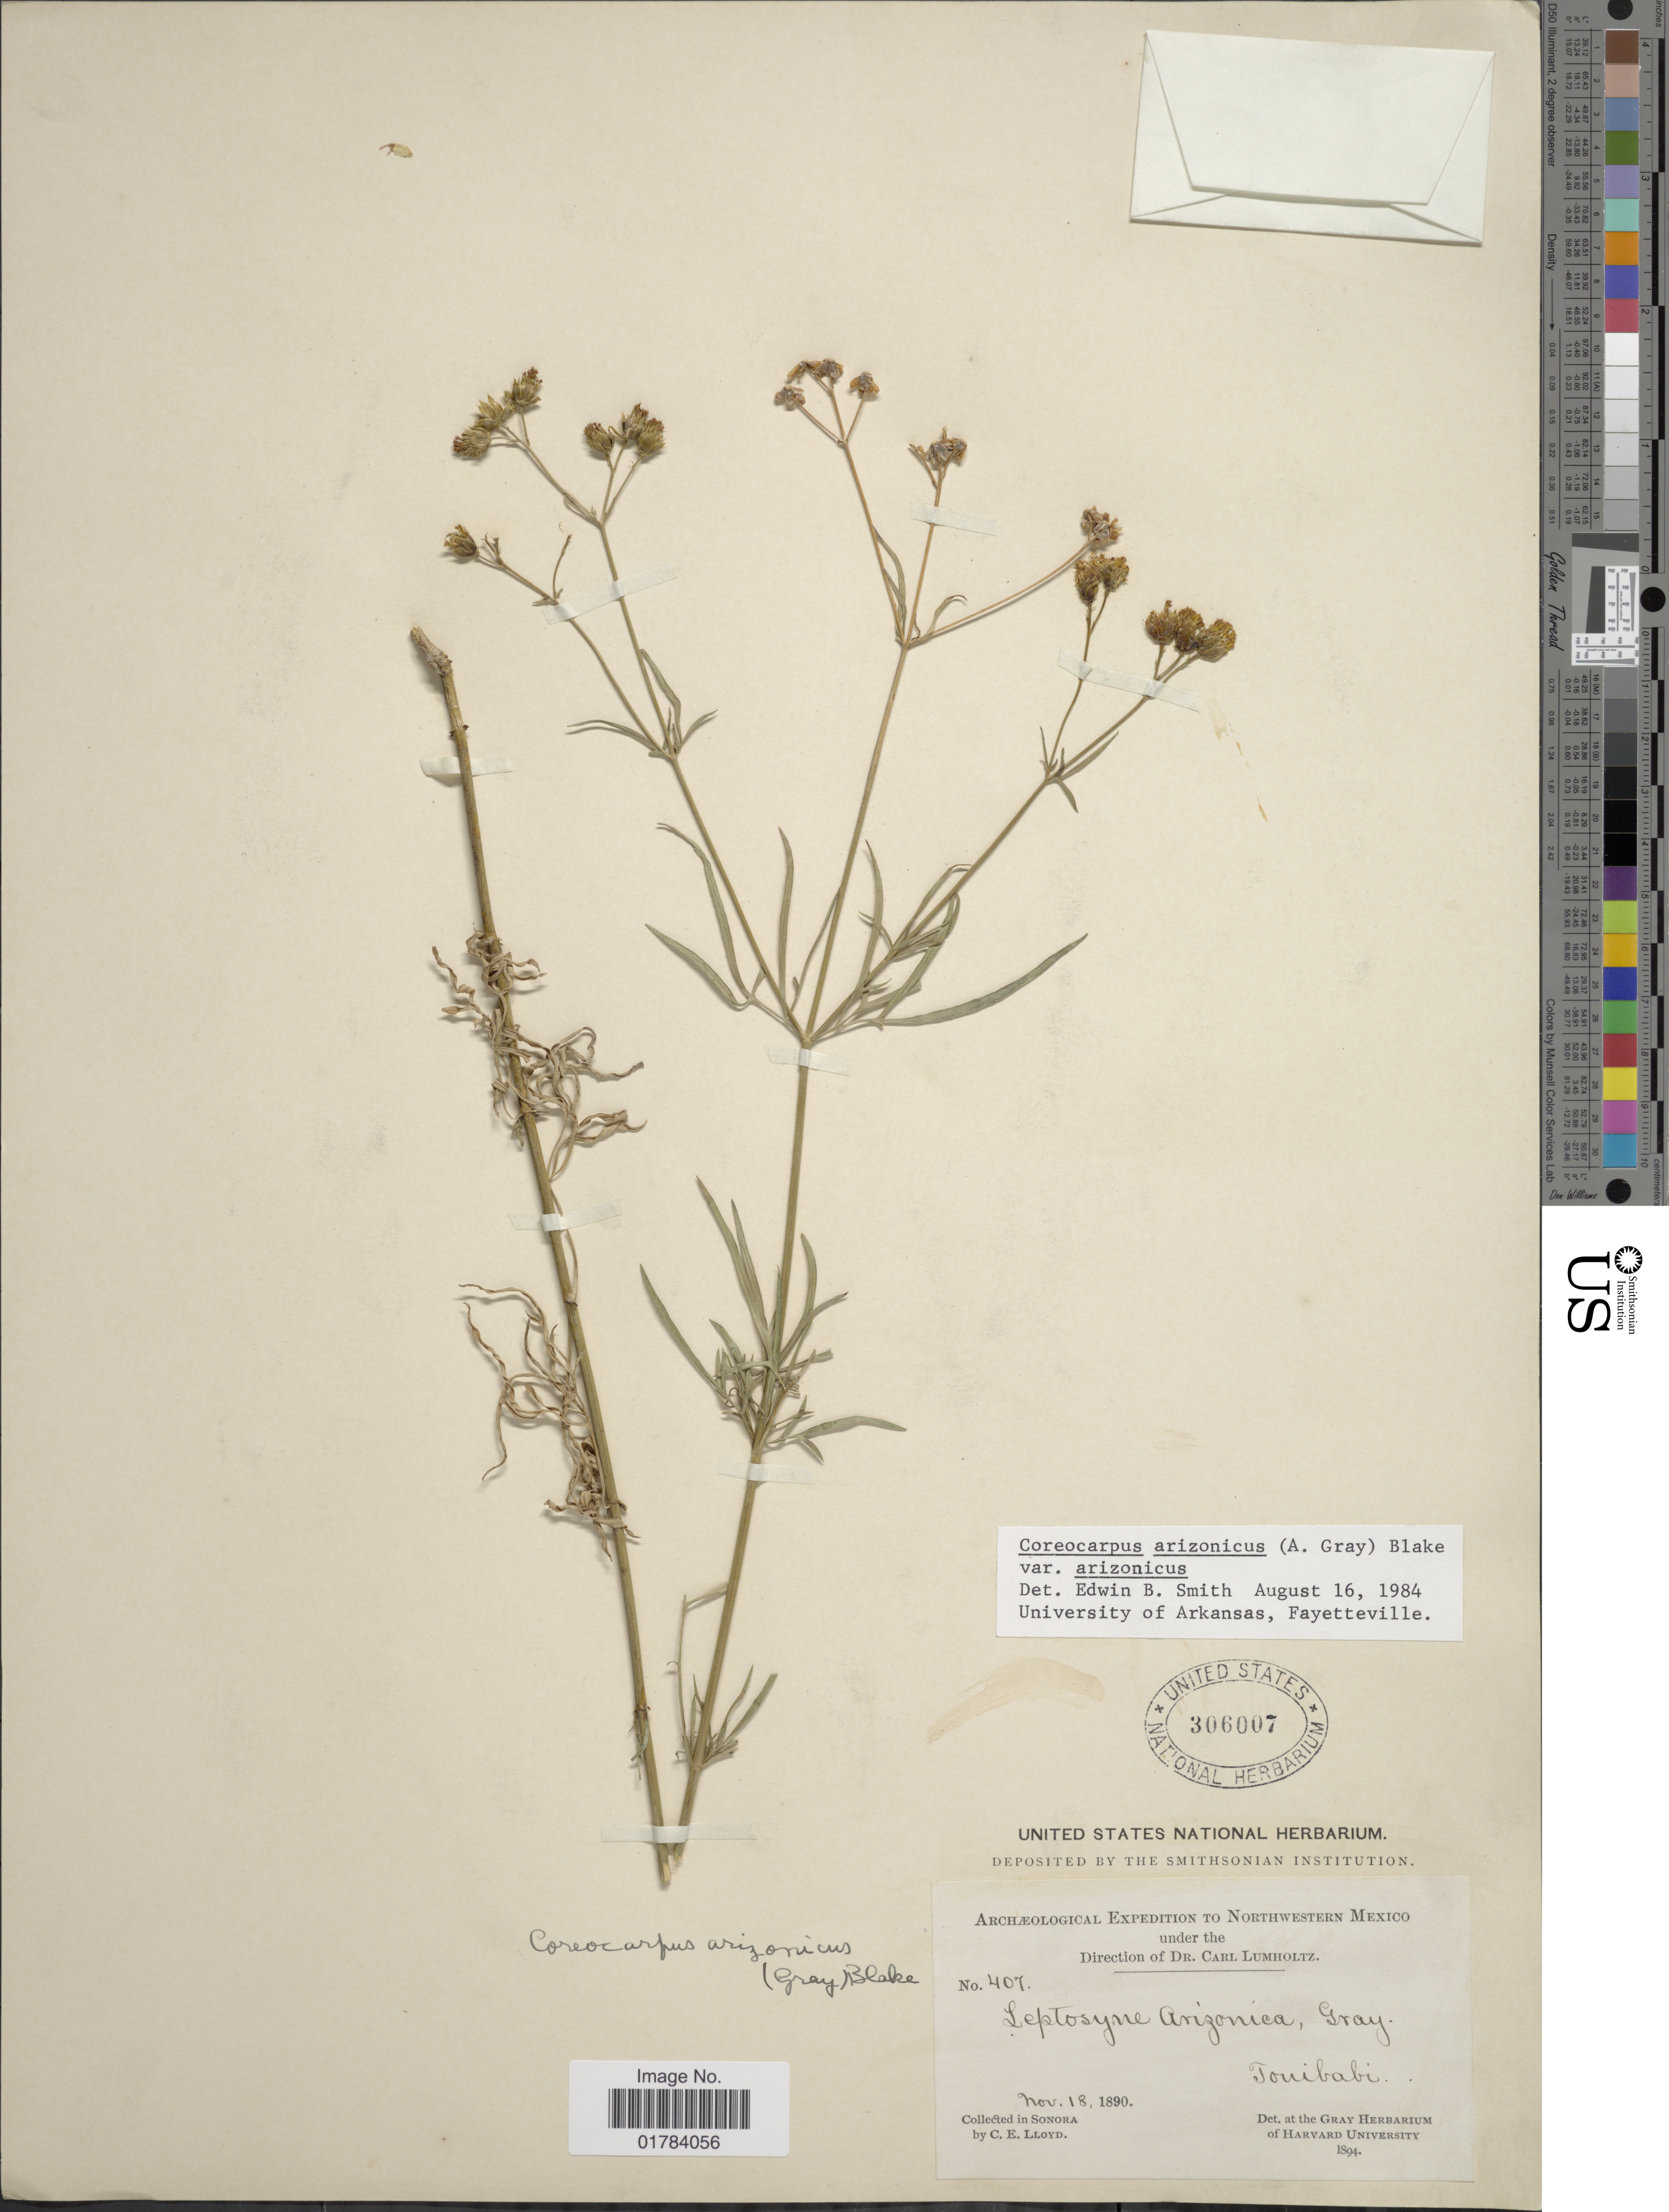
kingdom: Plantae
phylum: Tracheophyta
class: Magnoliopsida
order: Asterales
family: Asteraceae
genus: Coreocarpus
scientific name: Coreocarpus arizonicus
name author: (A. Gray) S.F. Blake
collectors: Lloyd, C. E.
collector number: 407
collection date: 1890-11-18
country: Mexico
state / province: Sonora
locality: Northwestern Mexico, Tonibabi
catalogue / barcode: US 306007